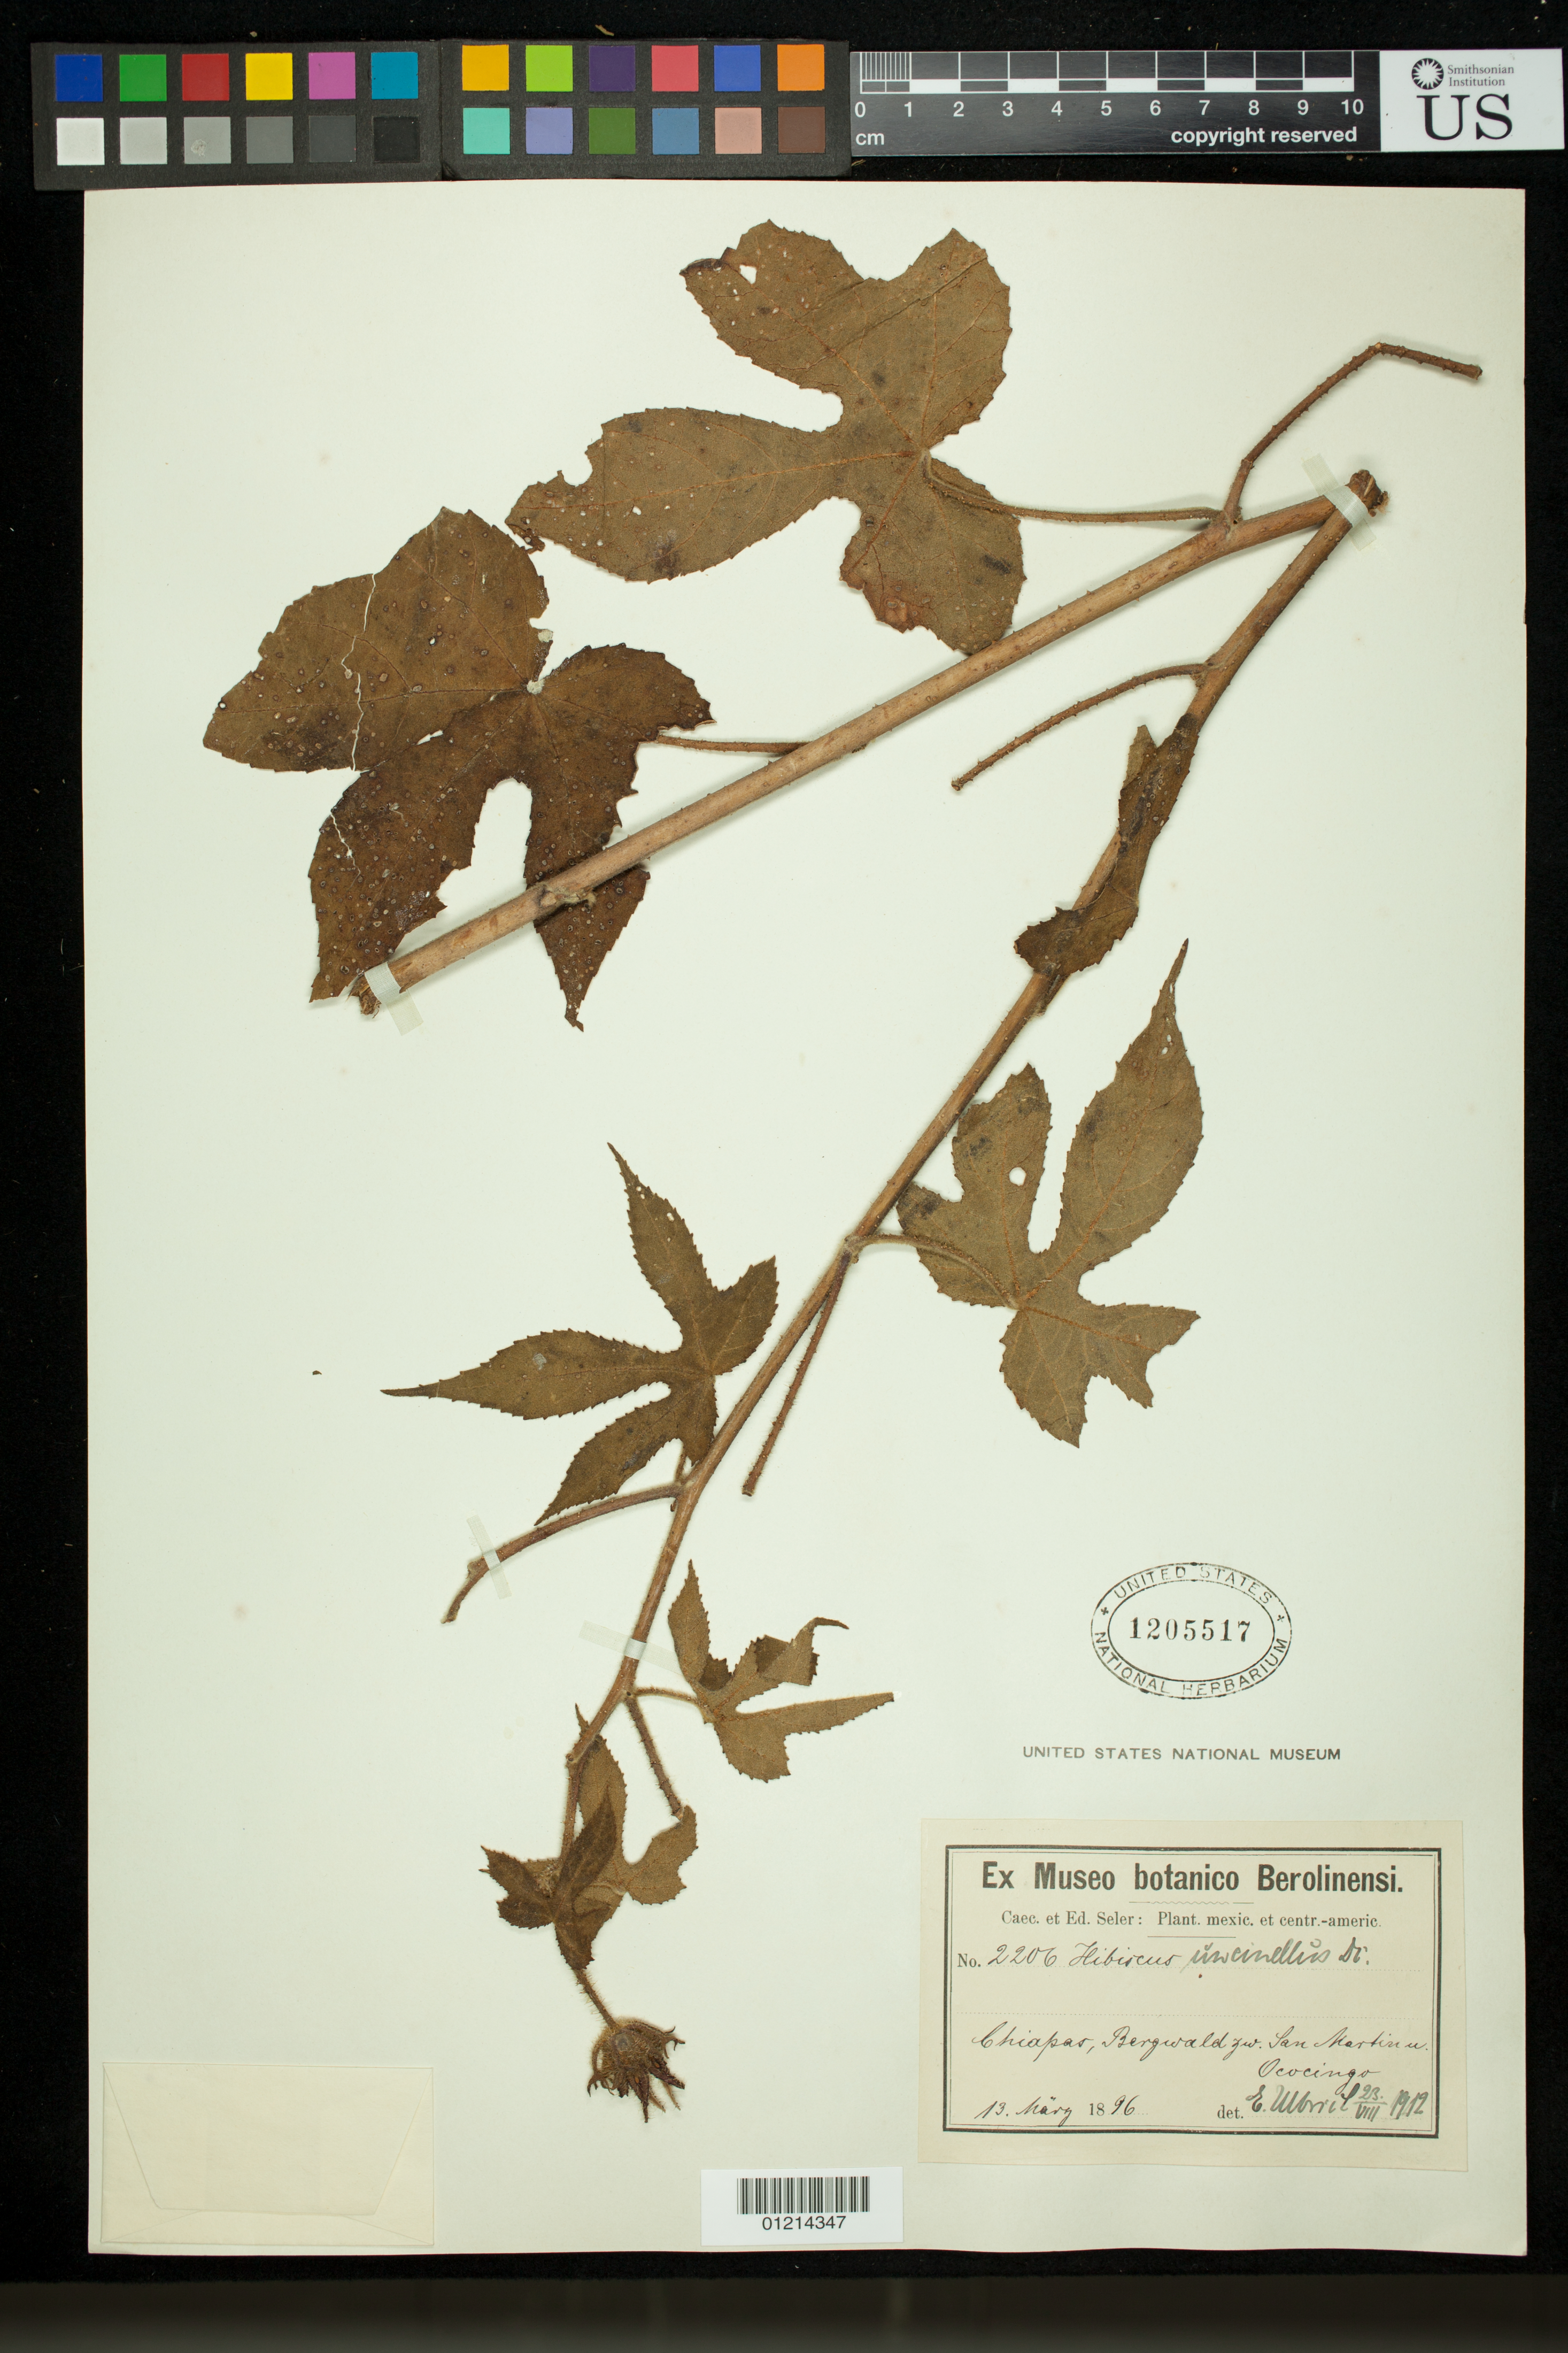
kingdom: Plantae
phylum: Tracheophyta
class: Magnoliopsida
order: Malvales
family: Malvaceae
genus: Sabdariffa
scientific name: Sabdariffa uncinella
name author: (DC.) M.M. Hanes & R.L. Barrett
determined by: Dorr, Laurence J., Curator (BOT), Smithsonian Institution - National Museum of Natural History (UNITED STATES)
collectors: E. G. Seler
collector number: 2206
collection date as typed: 13 Mar 1896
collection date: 1896-03-13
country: Mexico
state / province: Chiapas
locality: Bergwald, zw. San Martin u Ococingo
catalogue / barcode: US 1205517